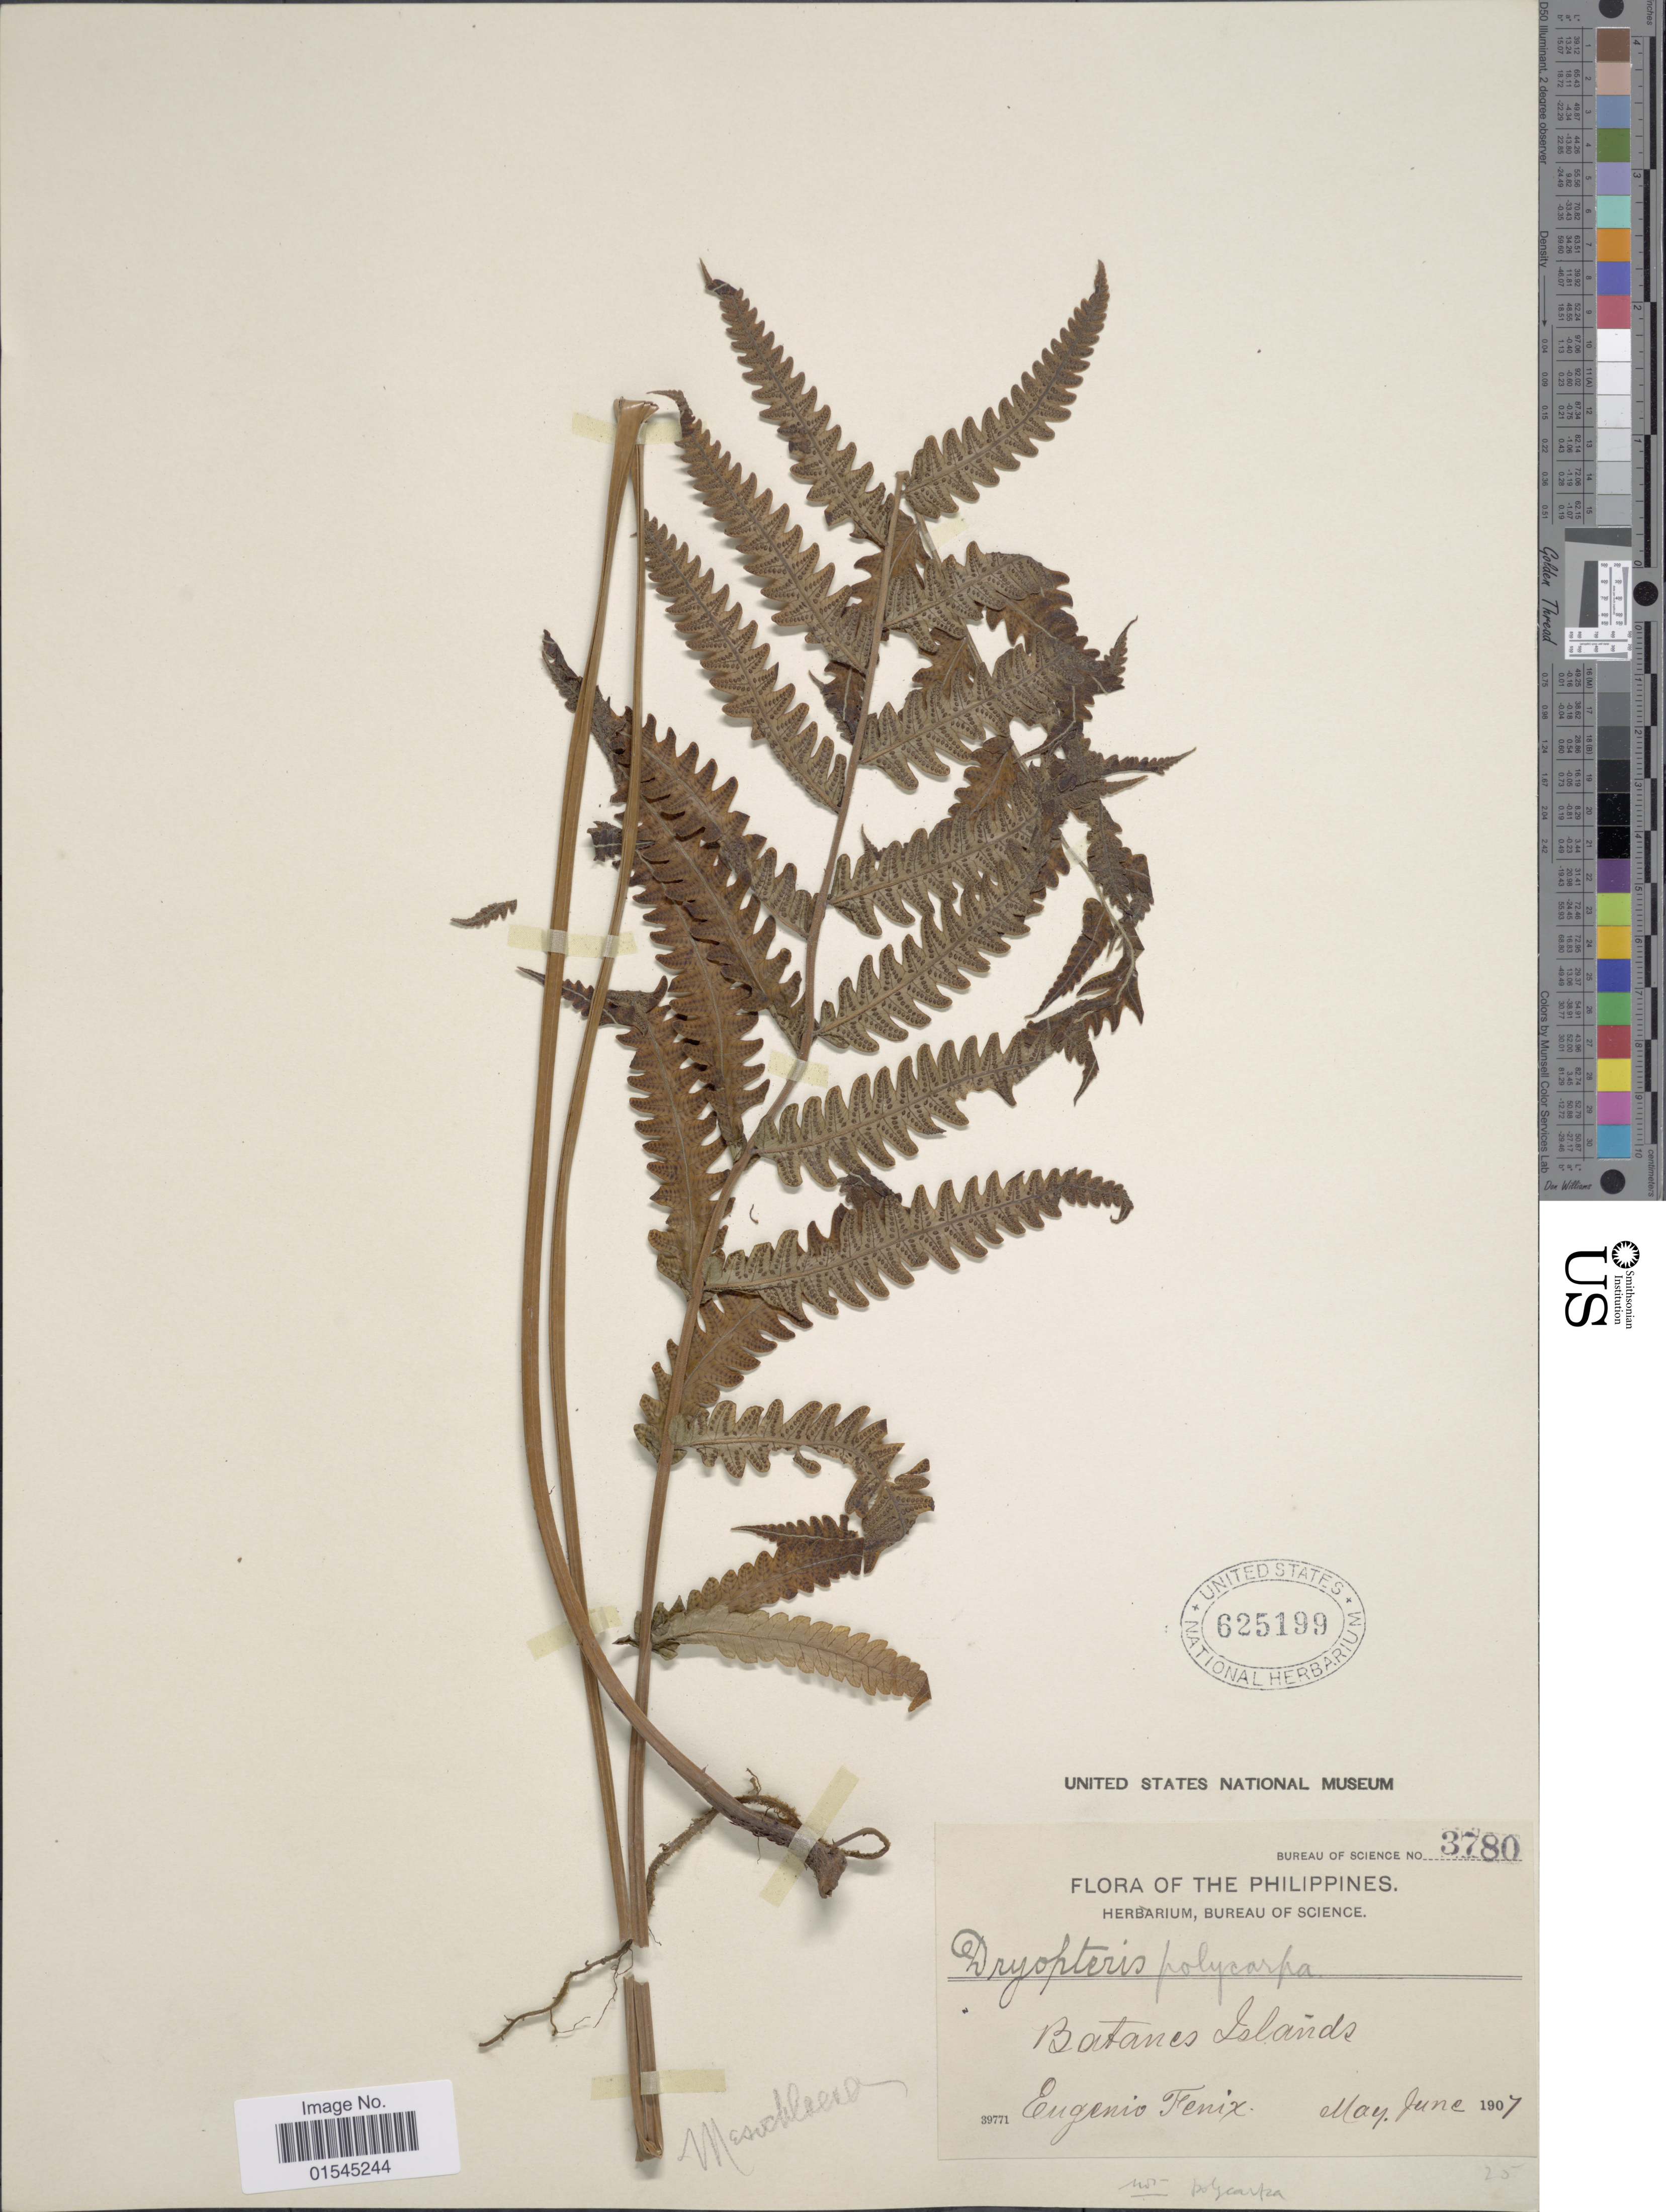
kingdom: Plantae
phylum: Tracheophyta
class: Polypodiopsida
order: Polypodiales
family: Thelypteridaceae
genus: Sphaerostephanos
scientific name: Sphaerostephanos sp.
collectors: E. Fénix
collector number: Bureau of Science 3780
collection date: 1907-05/1907-06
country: Philippines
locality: Batanes Islands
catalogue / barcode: US 625199